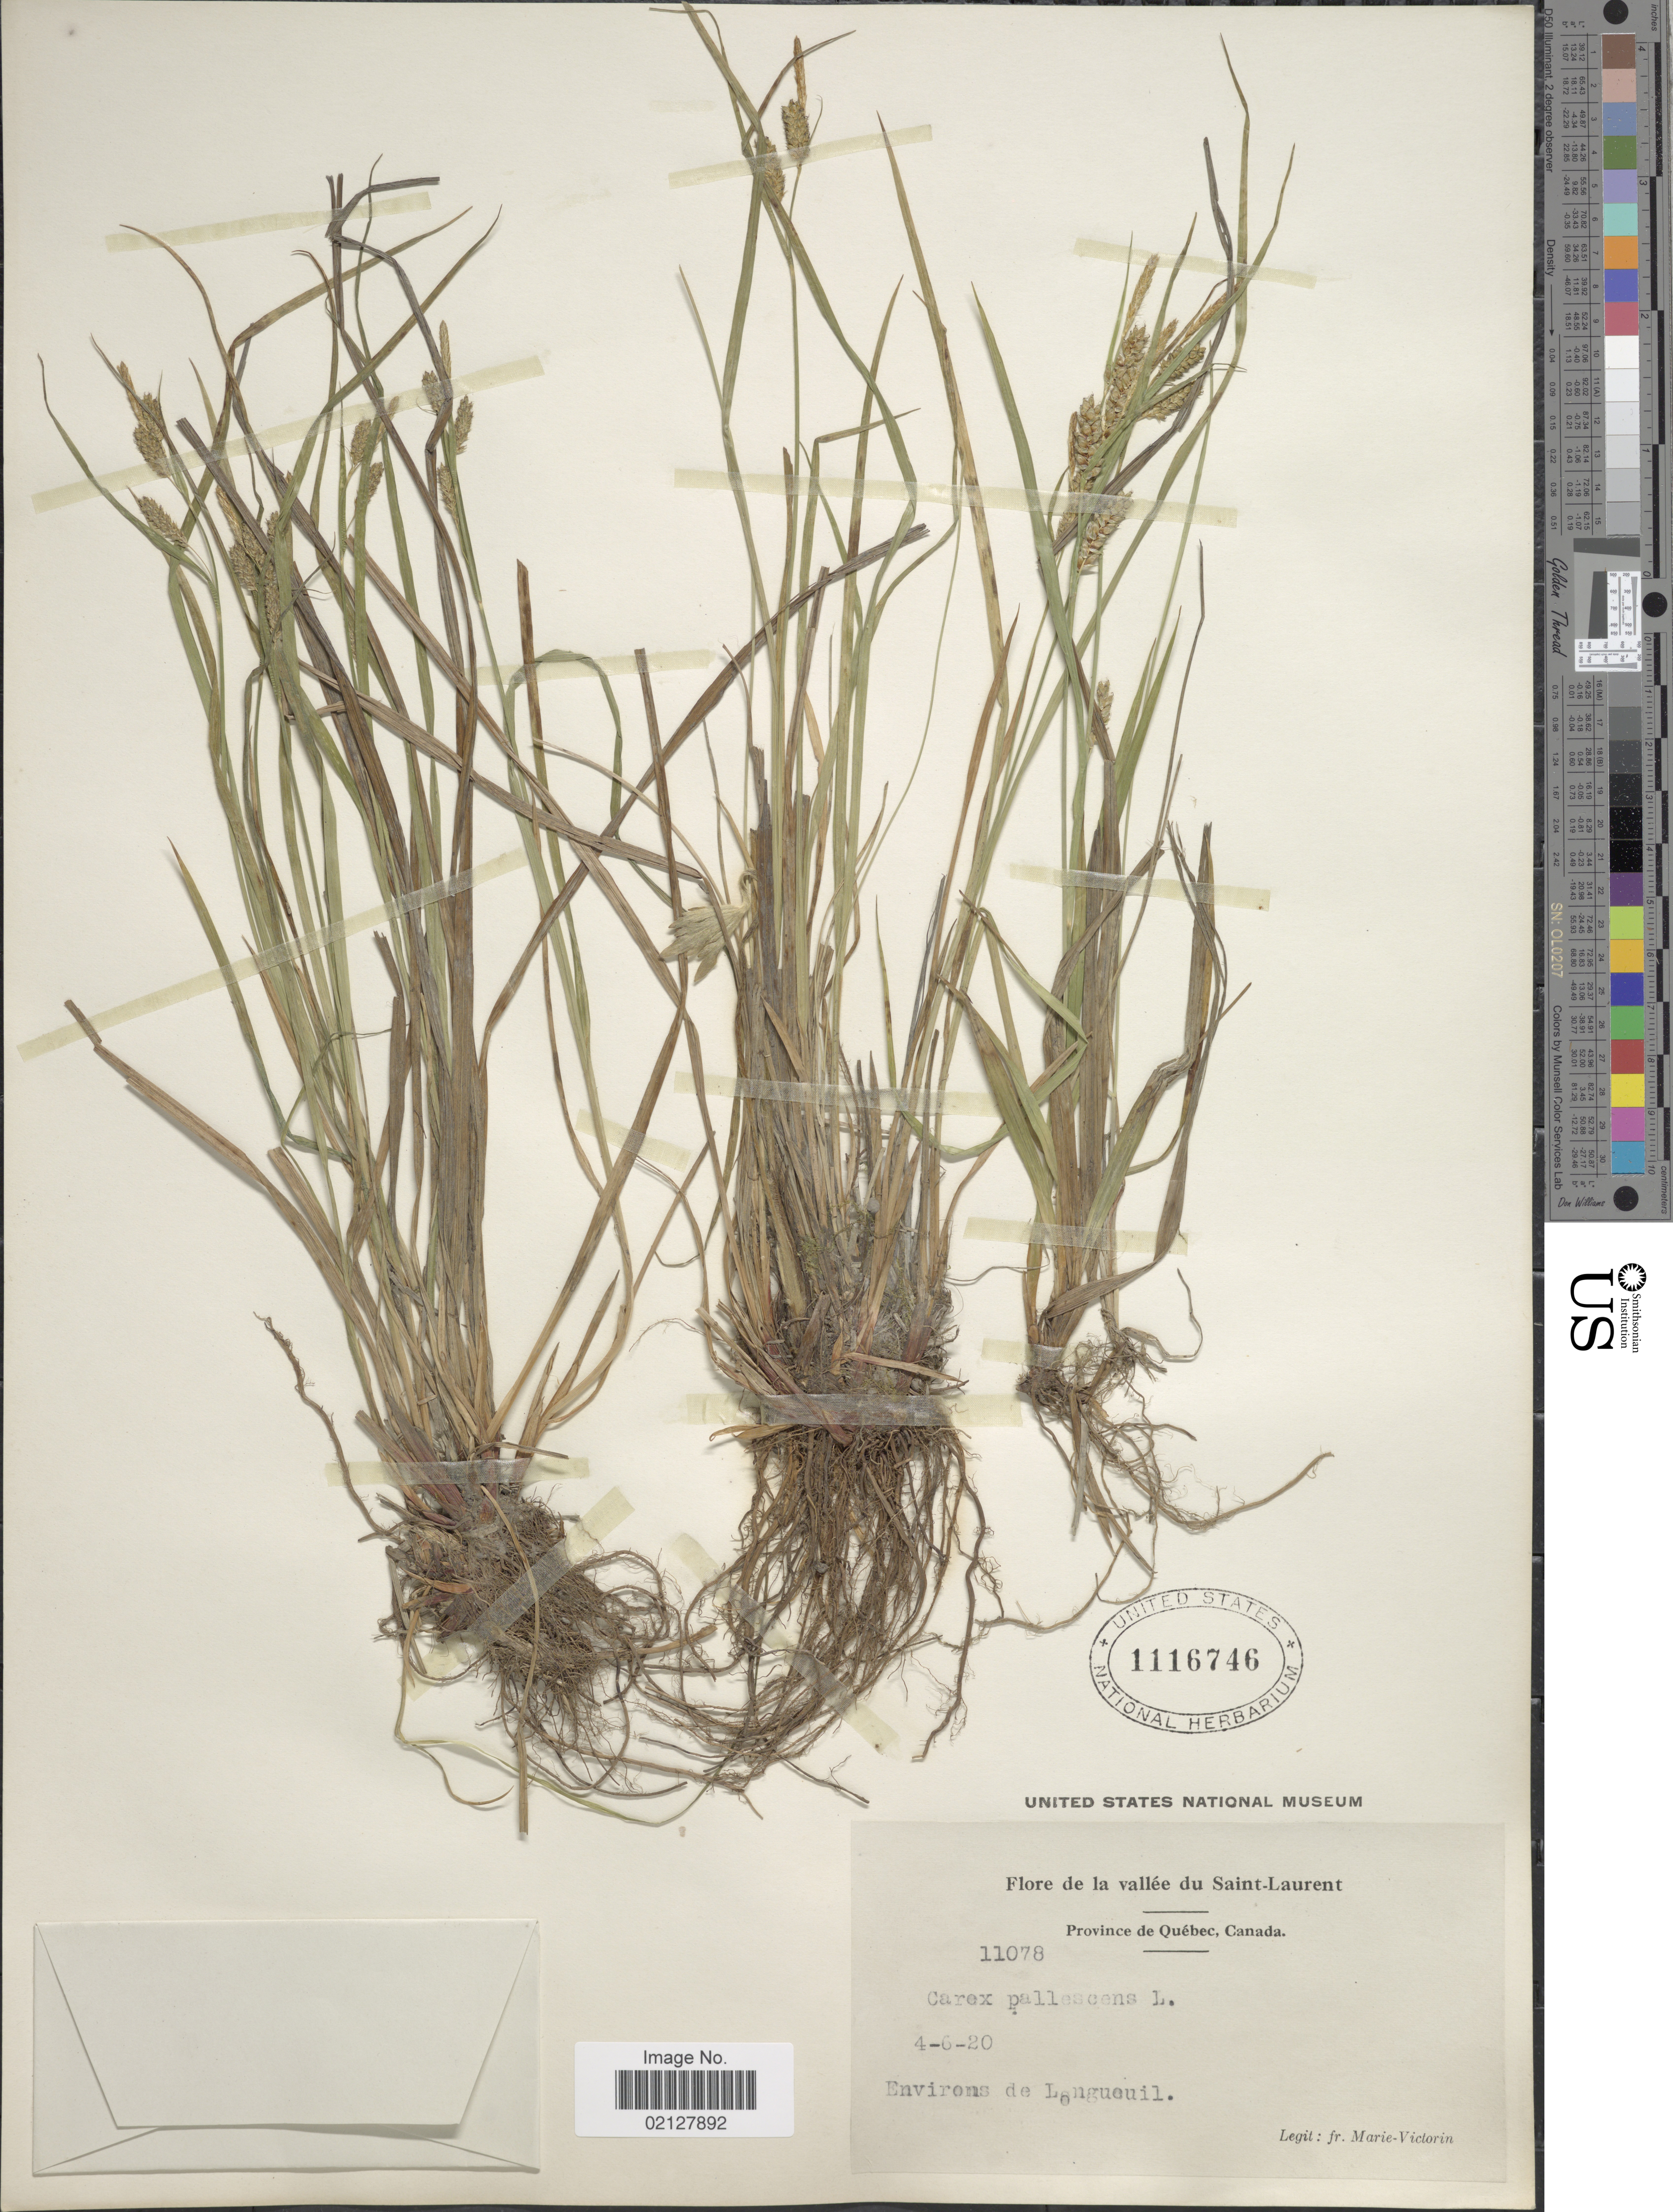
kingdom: Plantae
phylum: Tracheophyta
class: Liliopsida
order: Poales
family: Cyperaceae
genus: Carex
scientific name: Carex pallescens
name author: L.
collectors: Fr. Marie-Victorin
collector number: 11078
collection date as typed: Transcribed d/m/y: 4/6/20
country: Canada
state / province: Quebec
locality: La vallee du Saint- Laurent. Province de Quebec. Environs de Longueuil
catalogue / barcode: US 1116746